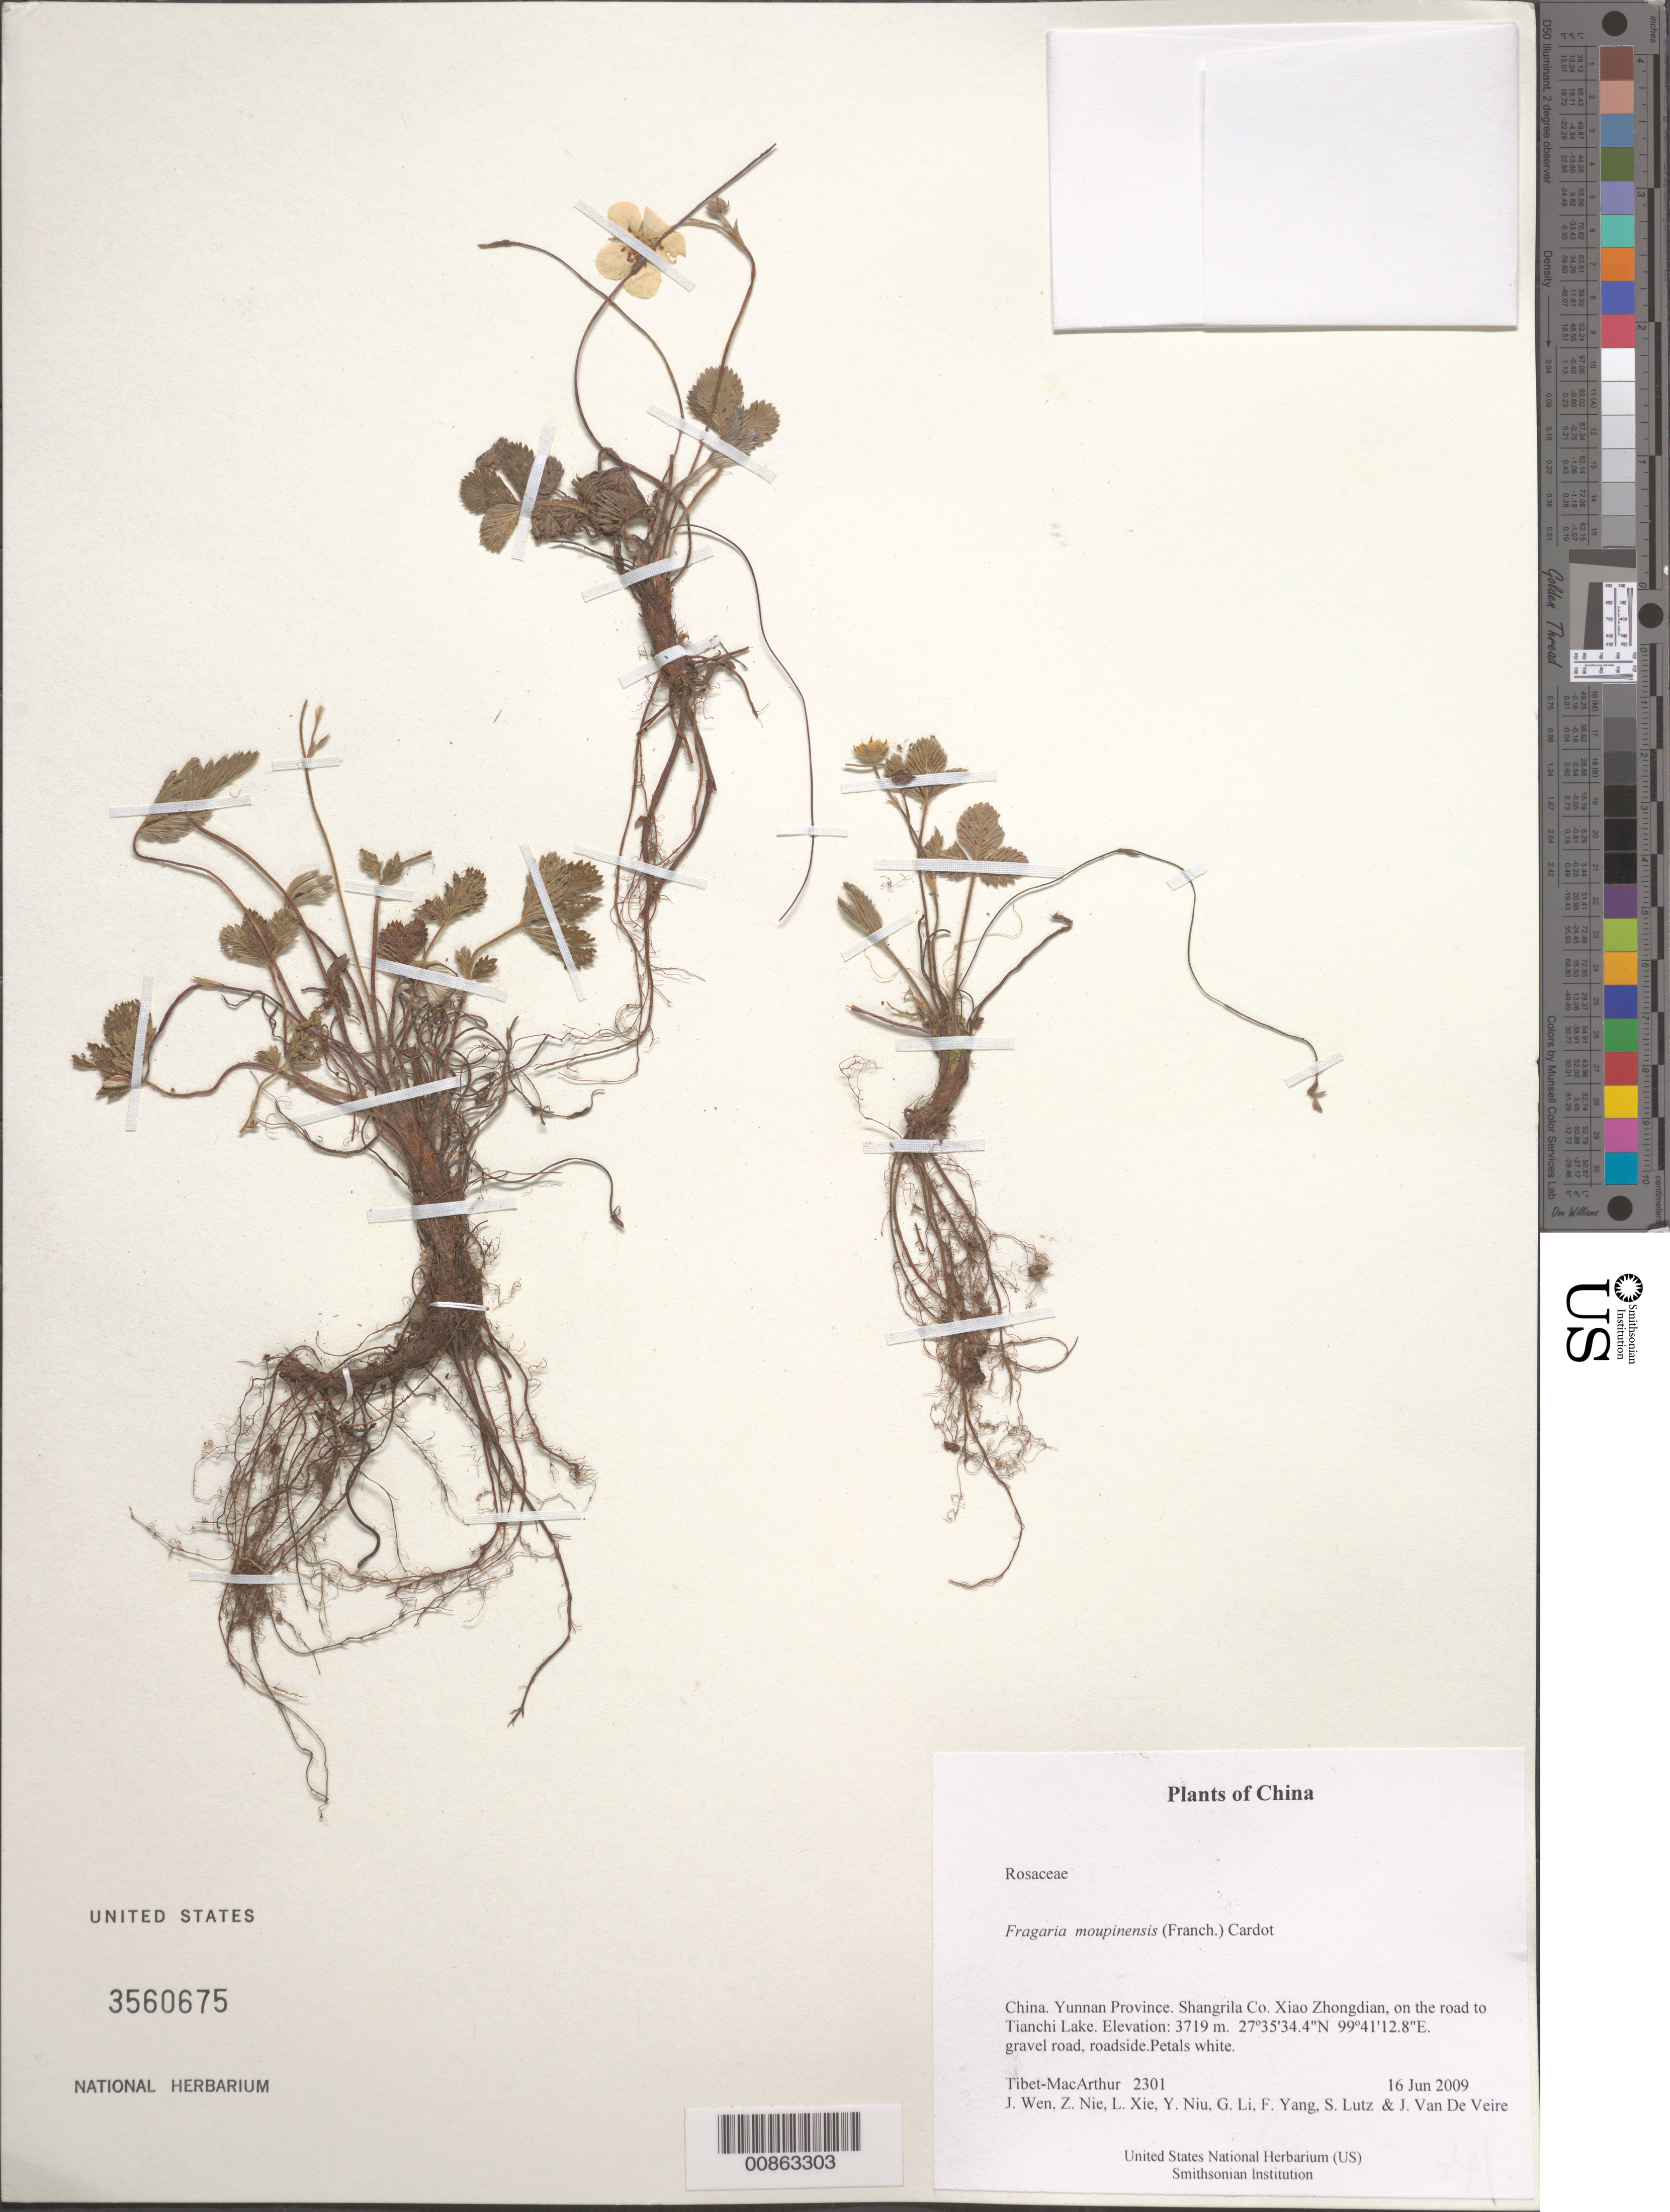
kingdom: Plantae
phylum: Tracheophyta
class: Magnoliopsida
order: Rosales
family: Rosaceae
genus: Fragaria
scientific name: Fragaria moupinensis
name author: (Franch.) Cardot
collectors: Tibet-MacArthur, J. Wen, Z. Nie, L. Xie & et al.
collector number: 2301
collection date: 2009-06-16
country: China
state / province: Yunnan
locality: Shangrila Co. Xiao Zhongdian, on the road to Tianchi Lake.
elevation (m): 3719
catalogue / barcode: US 3560675